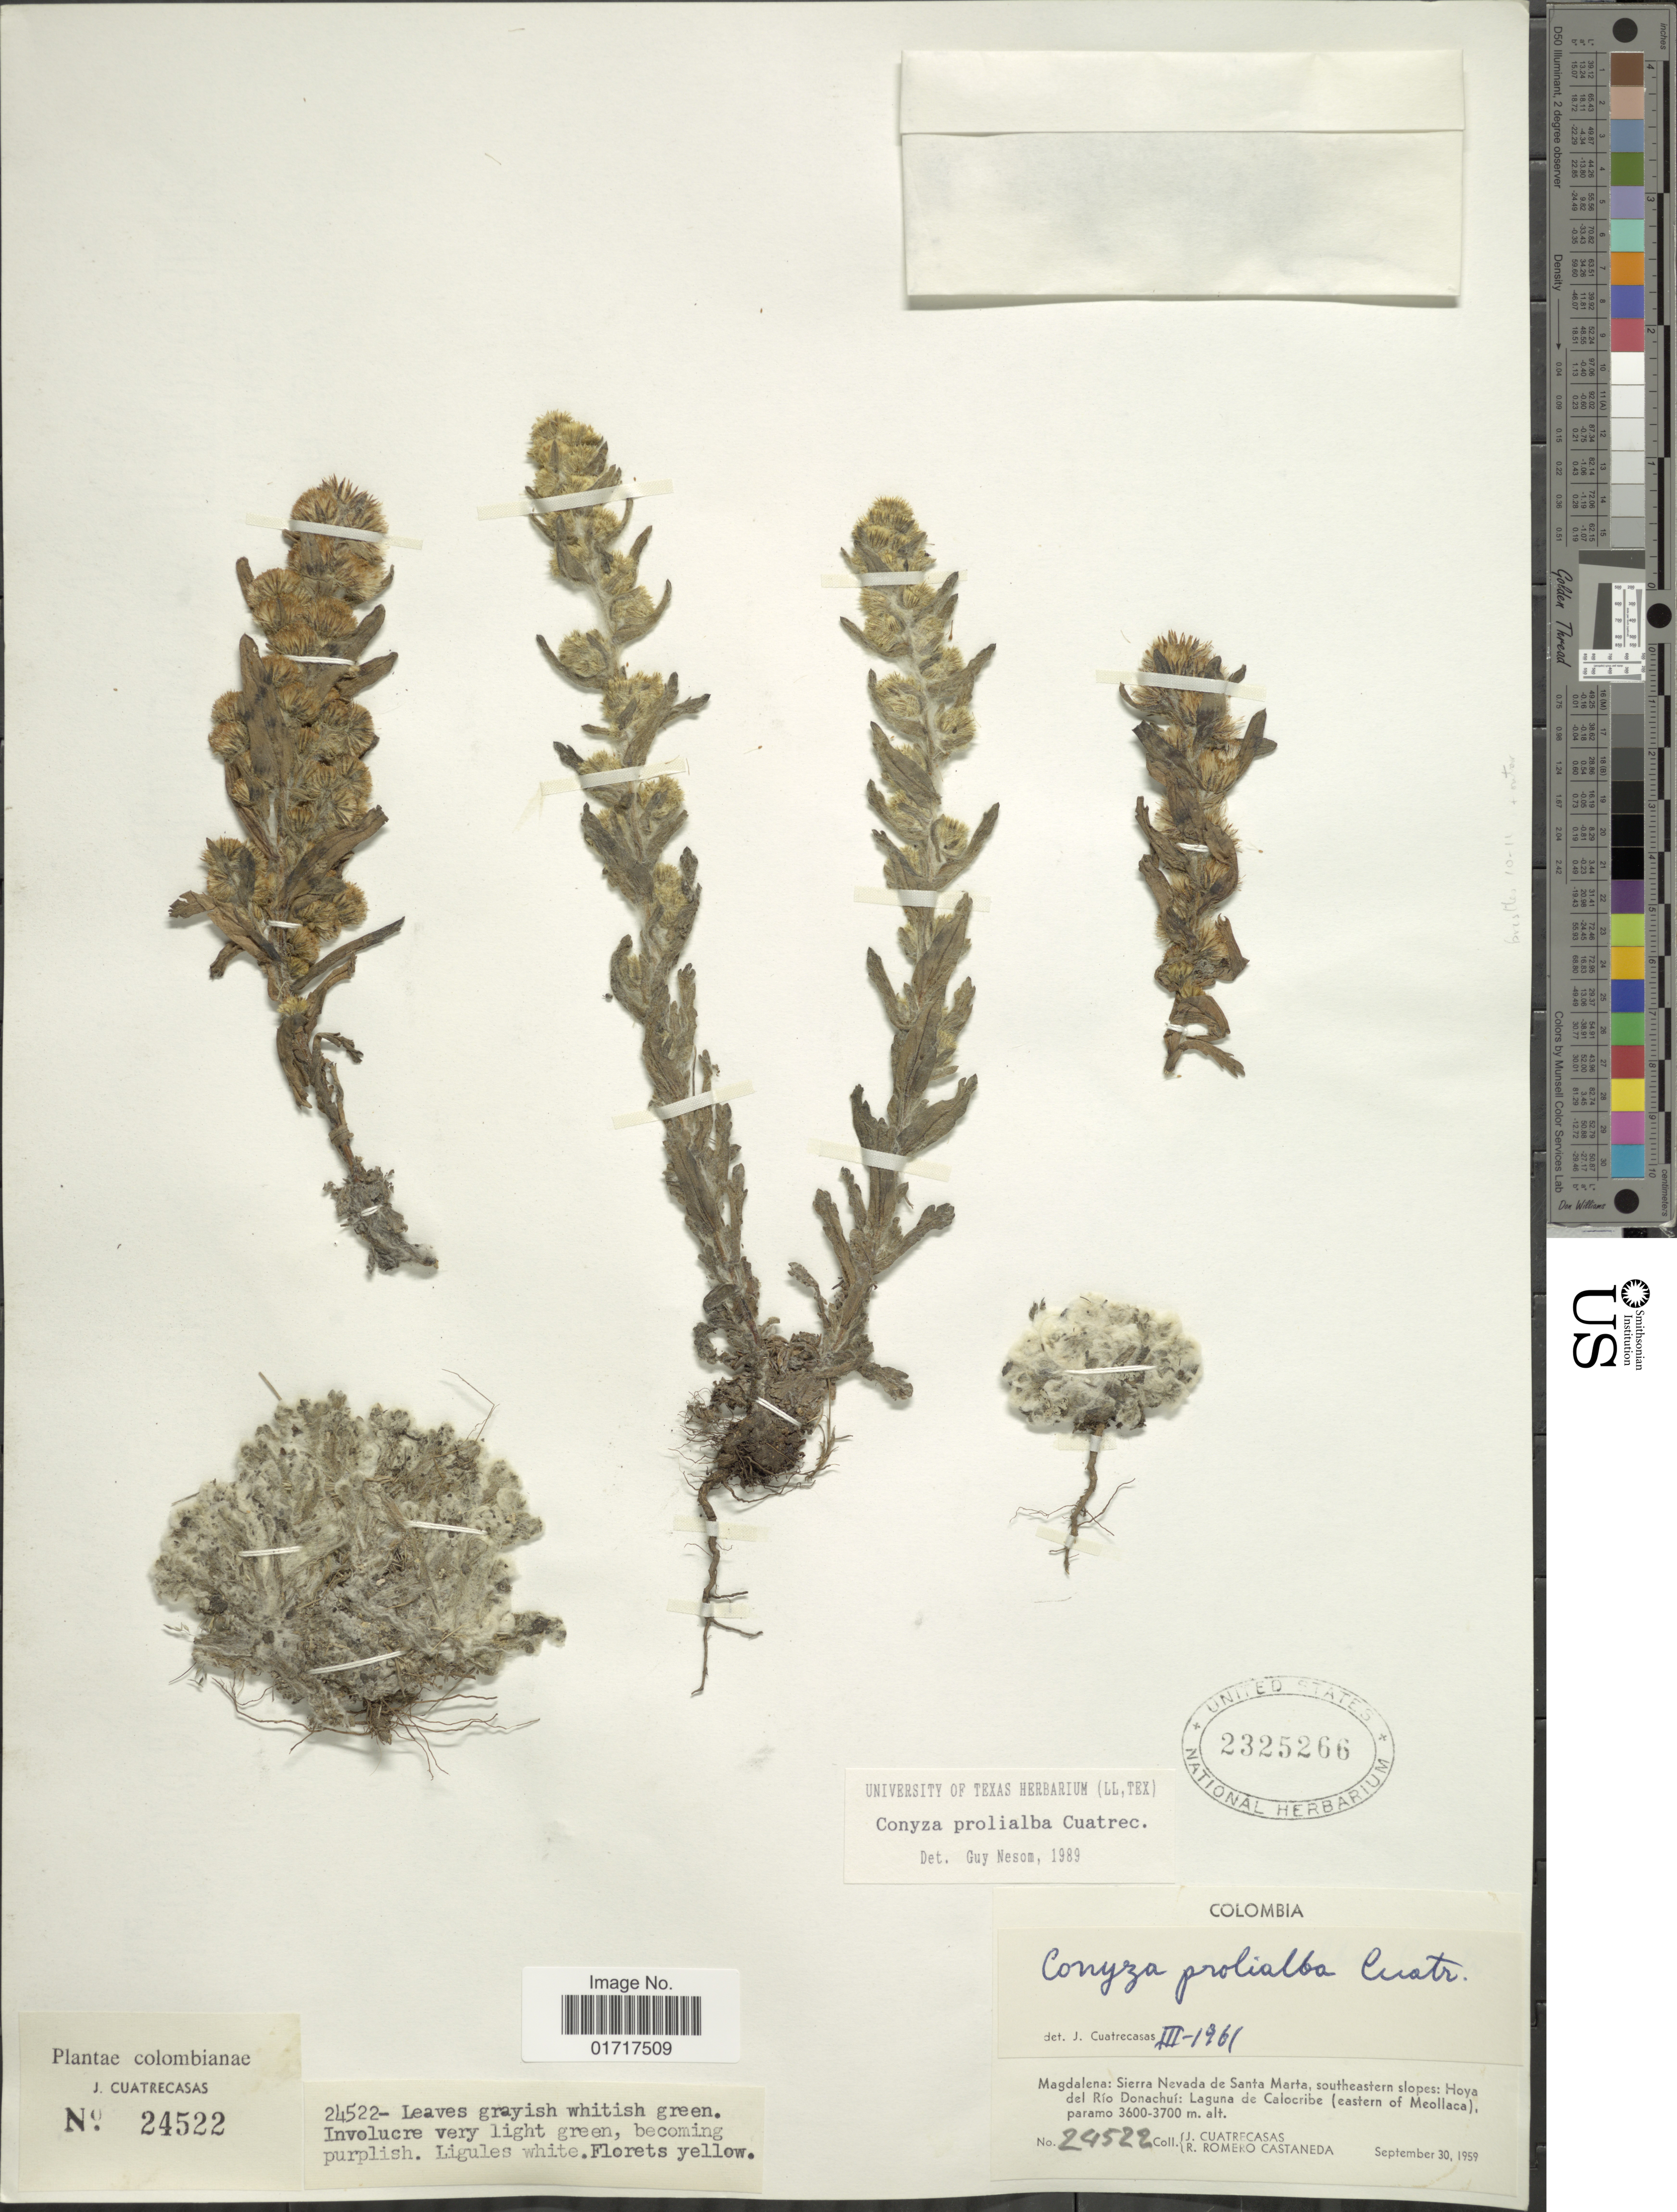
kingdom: Plantae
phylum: Tracheophyta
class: Magnoliopsida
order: Asterales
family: Asteraceae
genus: Conyza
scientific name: Conyza prolialba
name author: Cuatrec.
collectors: J. Cuatrecasas & R. Romero Castañeda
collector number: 24522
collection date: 1959-08-30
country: Colombia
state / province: Magdalena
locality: Magdalena: Sierra Nevada de Santa Marta, southeastern slopes: Hoya del Rio Donachui: Laguna de Calocribe (eastern Meollaca), paramo.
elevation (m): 3600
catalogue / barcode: US 2325266